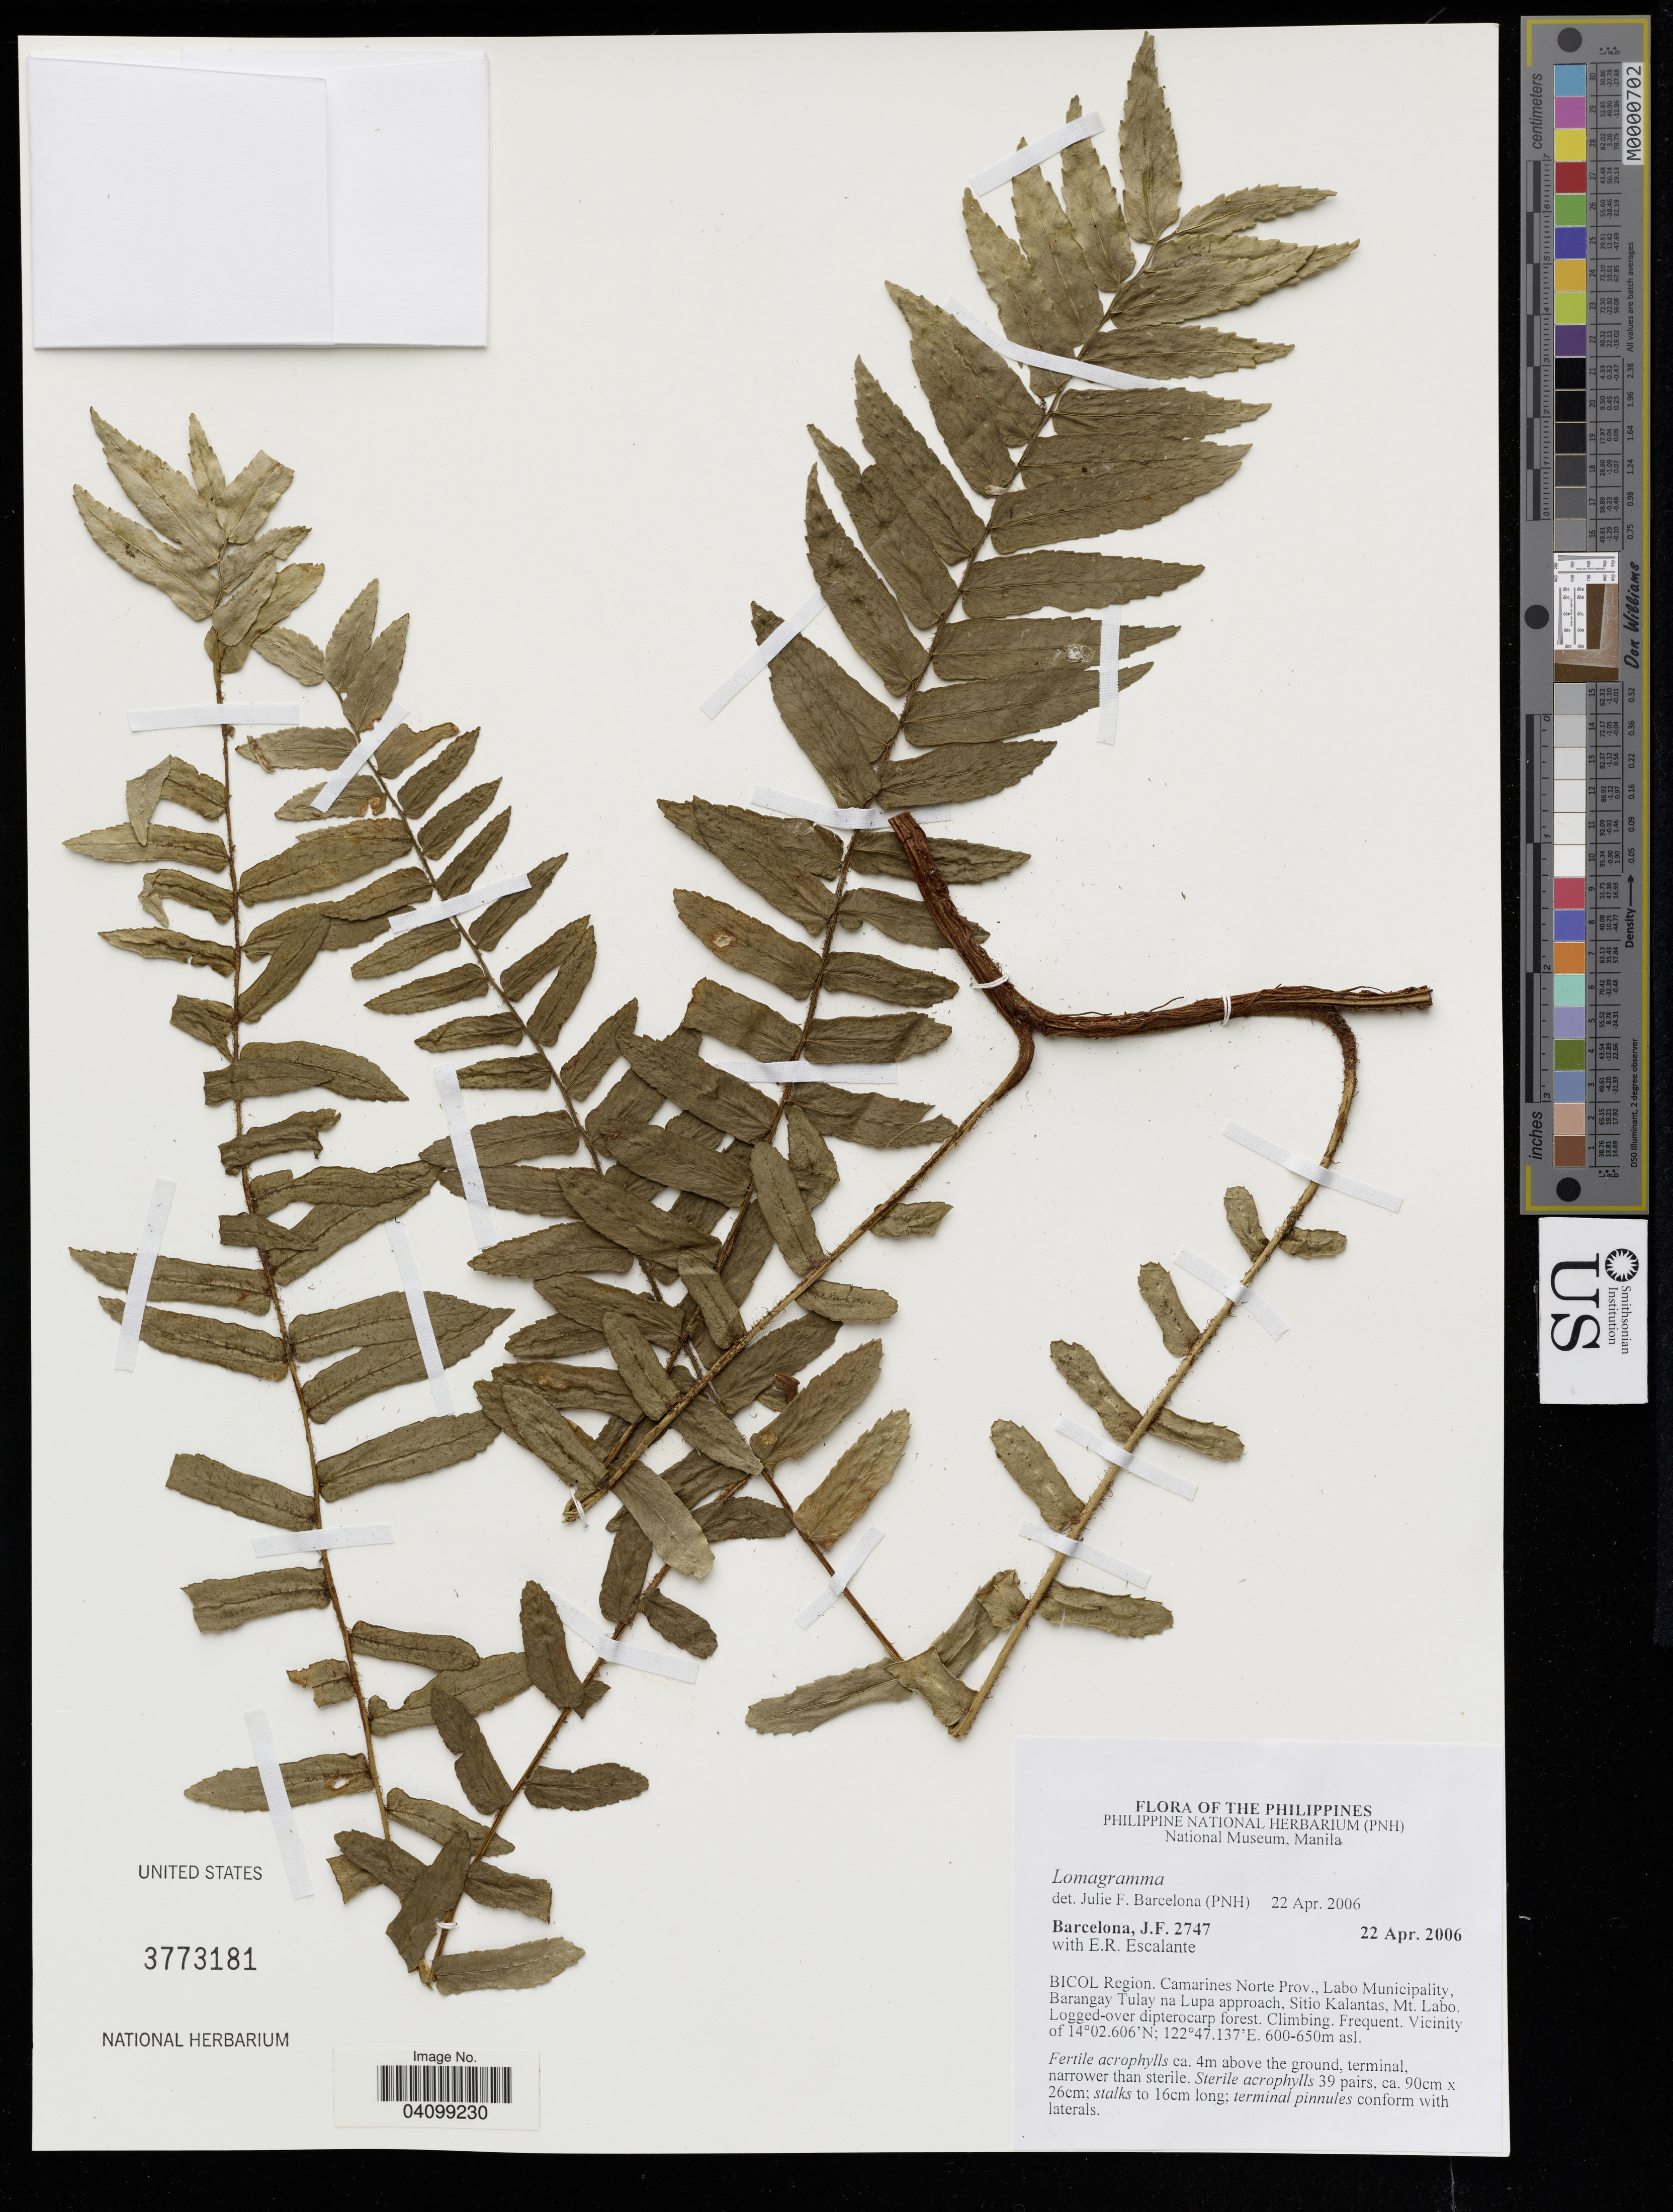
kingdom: Plantae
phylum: Tracheophyta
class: Polypodiopsida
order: Polypodiales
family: Dryopteridaceae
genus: Lomagramma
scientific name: Lomagramma sp.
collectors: J. F. Barcelona & E. Escalante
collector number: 2747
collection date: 2006-04-22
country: Philippines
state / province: Bicol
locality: Camarines Norte Prov., Labo Municipality, Barangay Tulay na Lupa approach, Sitio Kalantas, Mt. Labo.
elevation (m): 600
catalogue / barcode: US 3773181